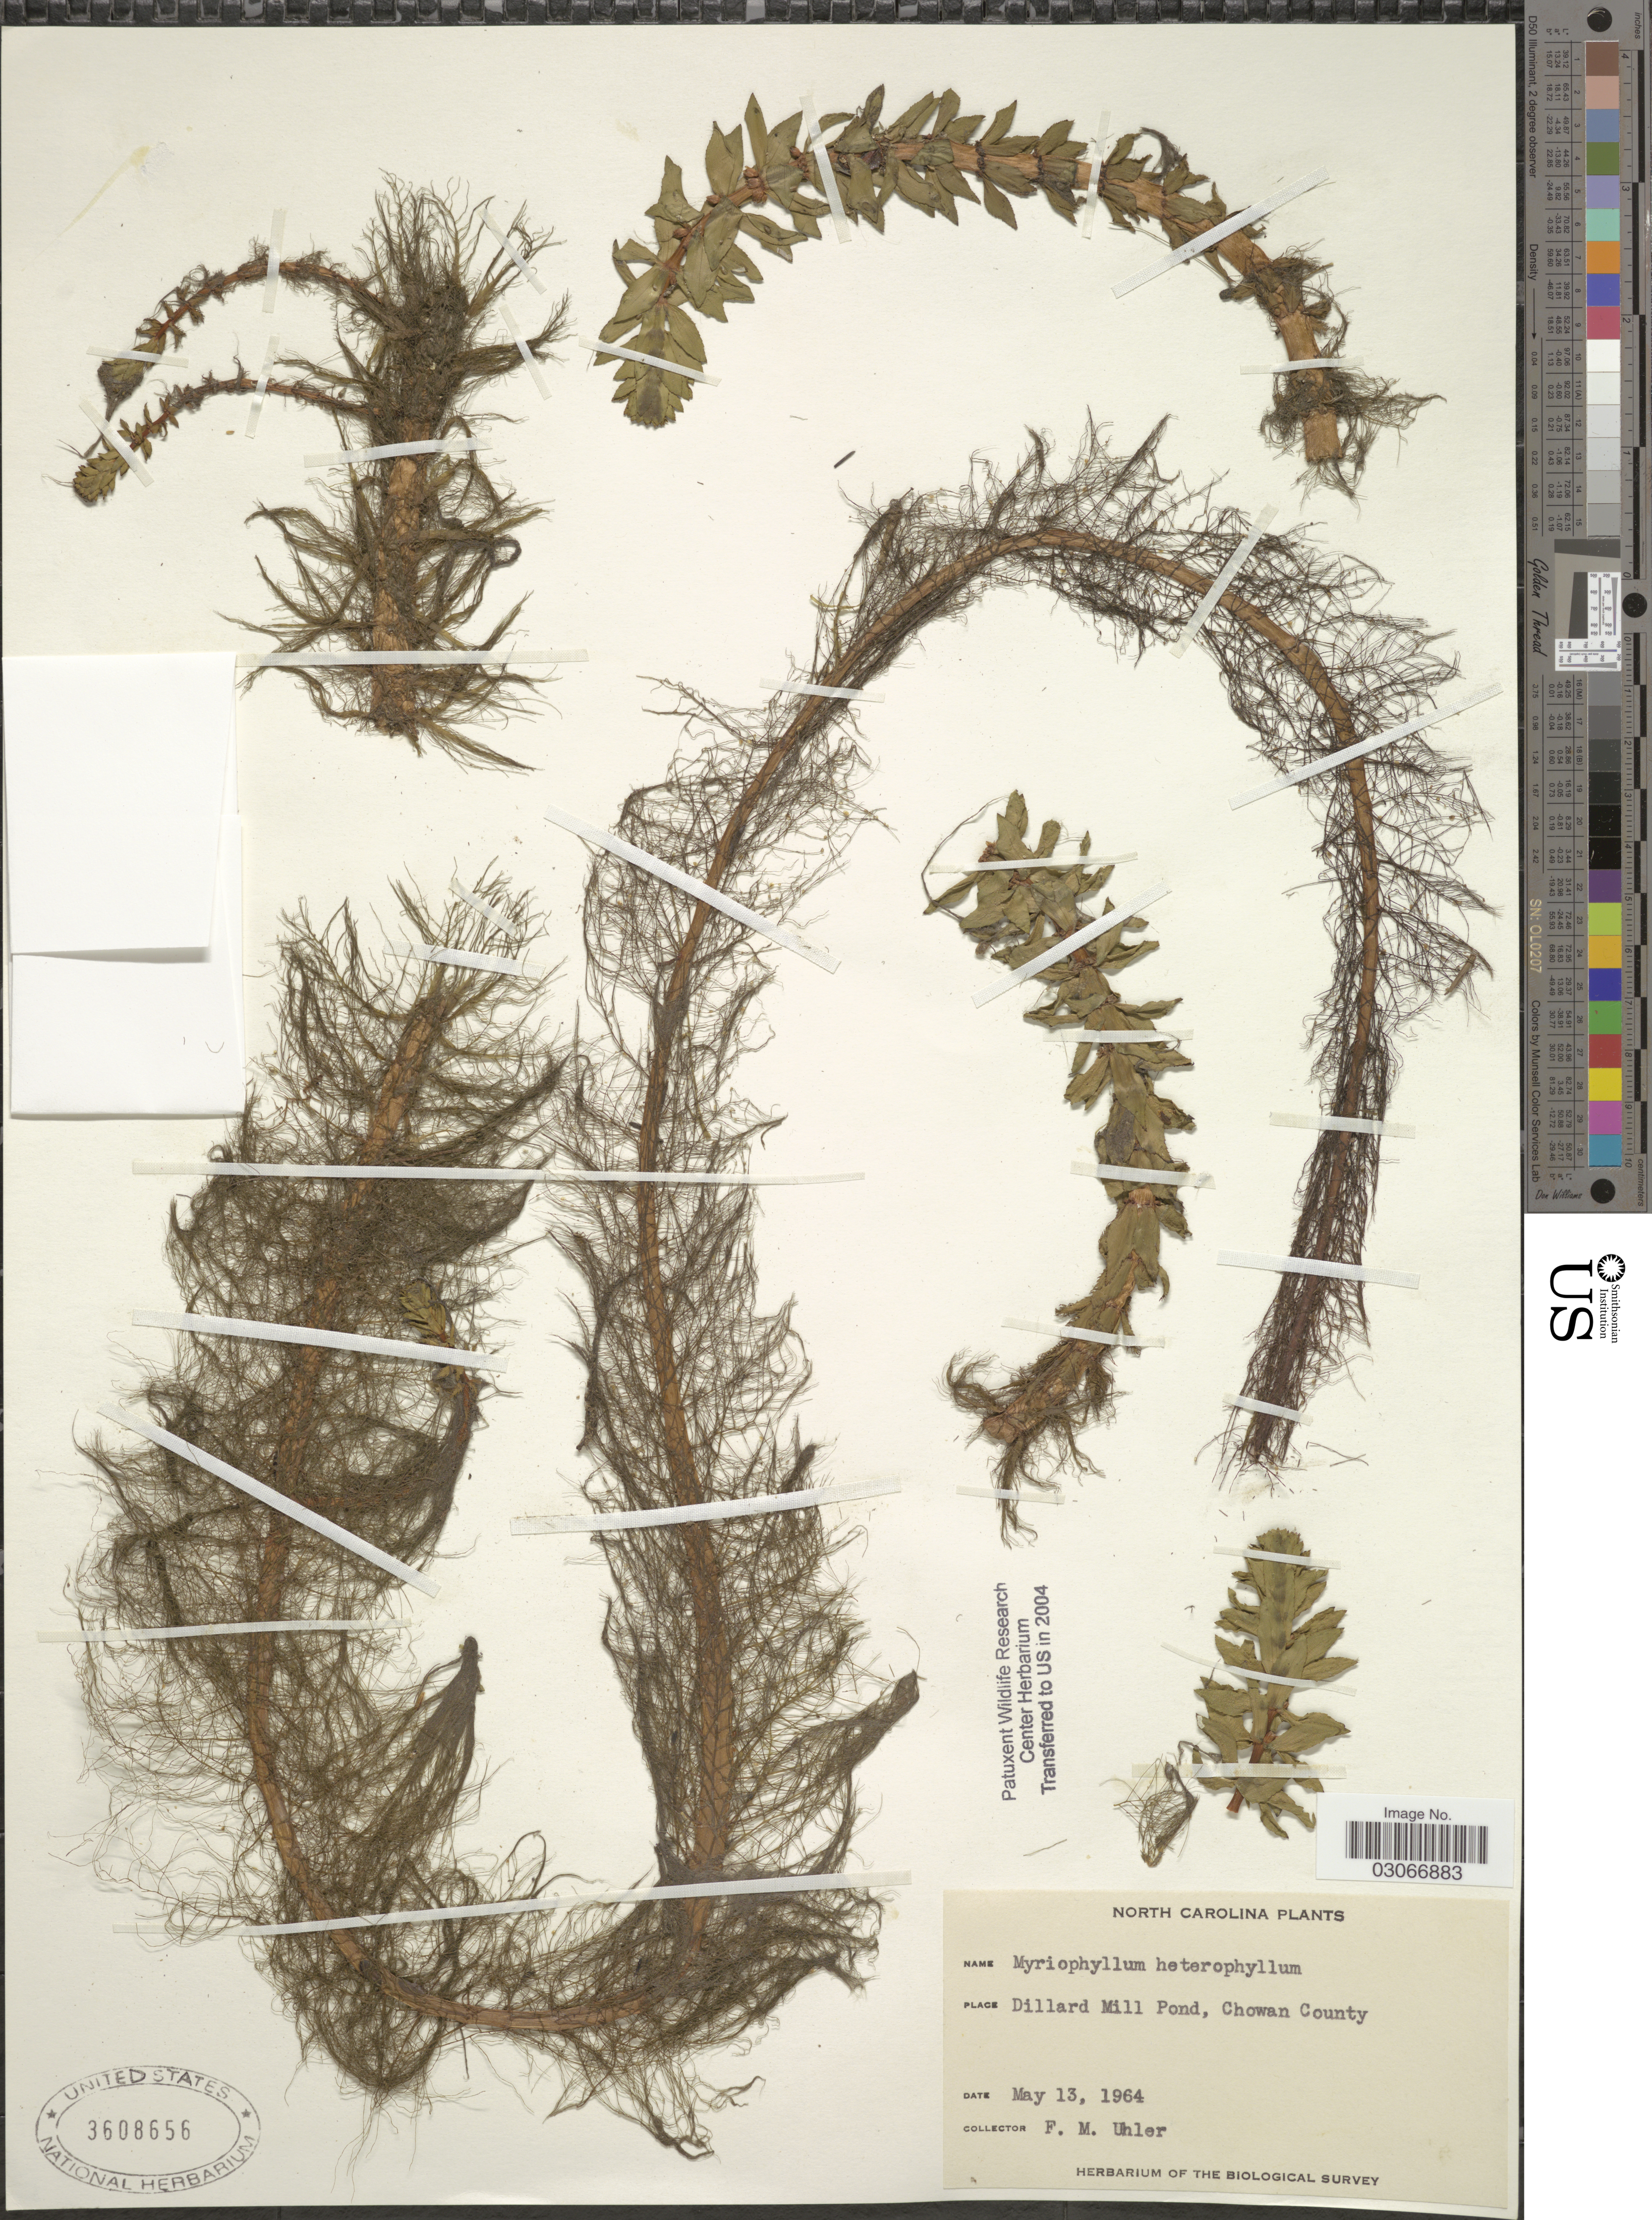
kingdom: Plantae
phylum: Tracheophyta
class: Magnoliopsida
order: Saxifragales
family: Haloragaceae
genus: Myriophyllum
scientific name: Myriophyllum heterophyllum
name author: Michx.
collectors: F. M. Uhler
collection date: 1964-05-13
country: United States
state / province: North Carolina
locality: Dillard Mill Pond, Chowan County.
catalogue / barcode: US 3608656